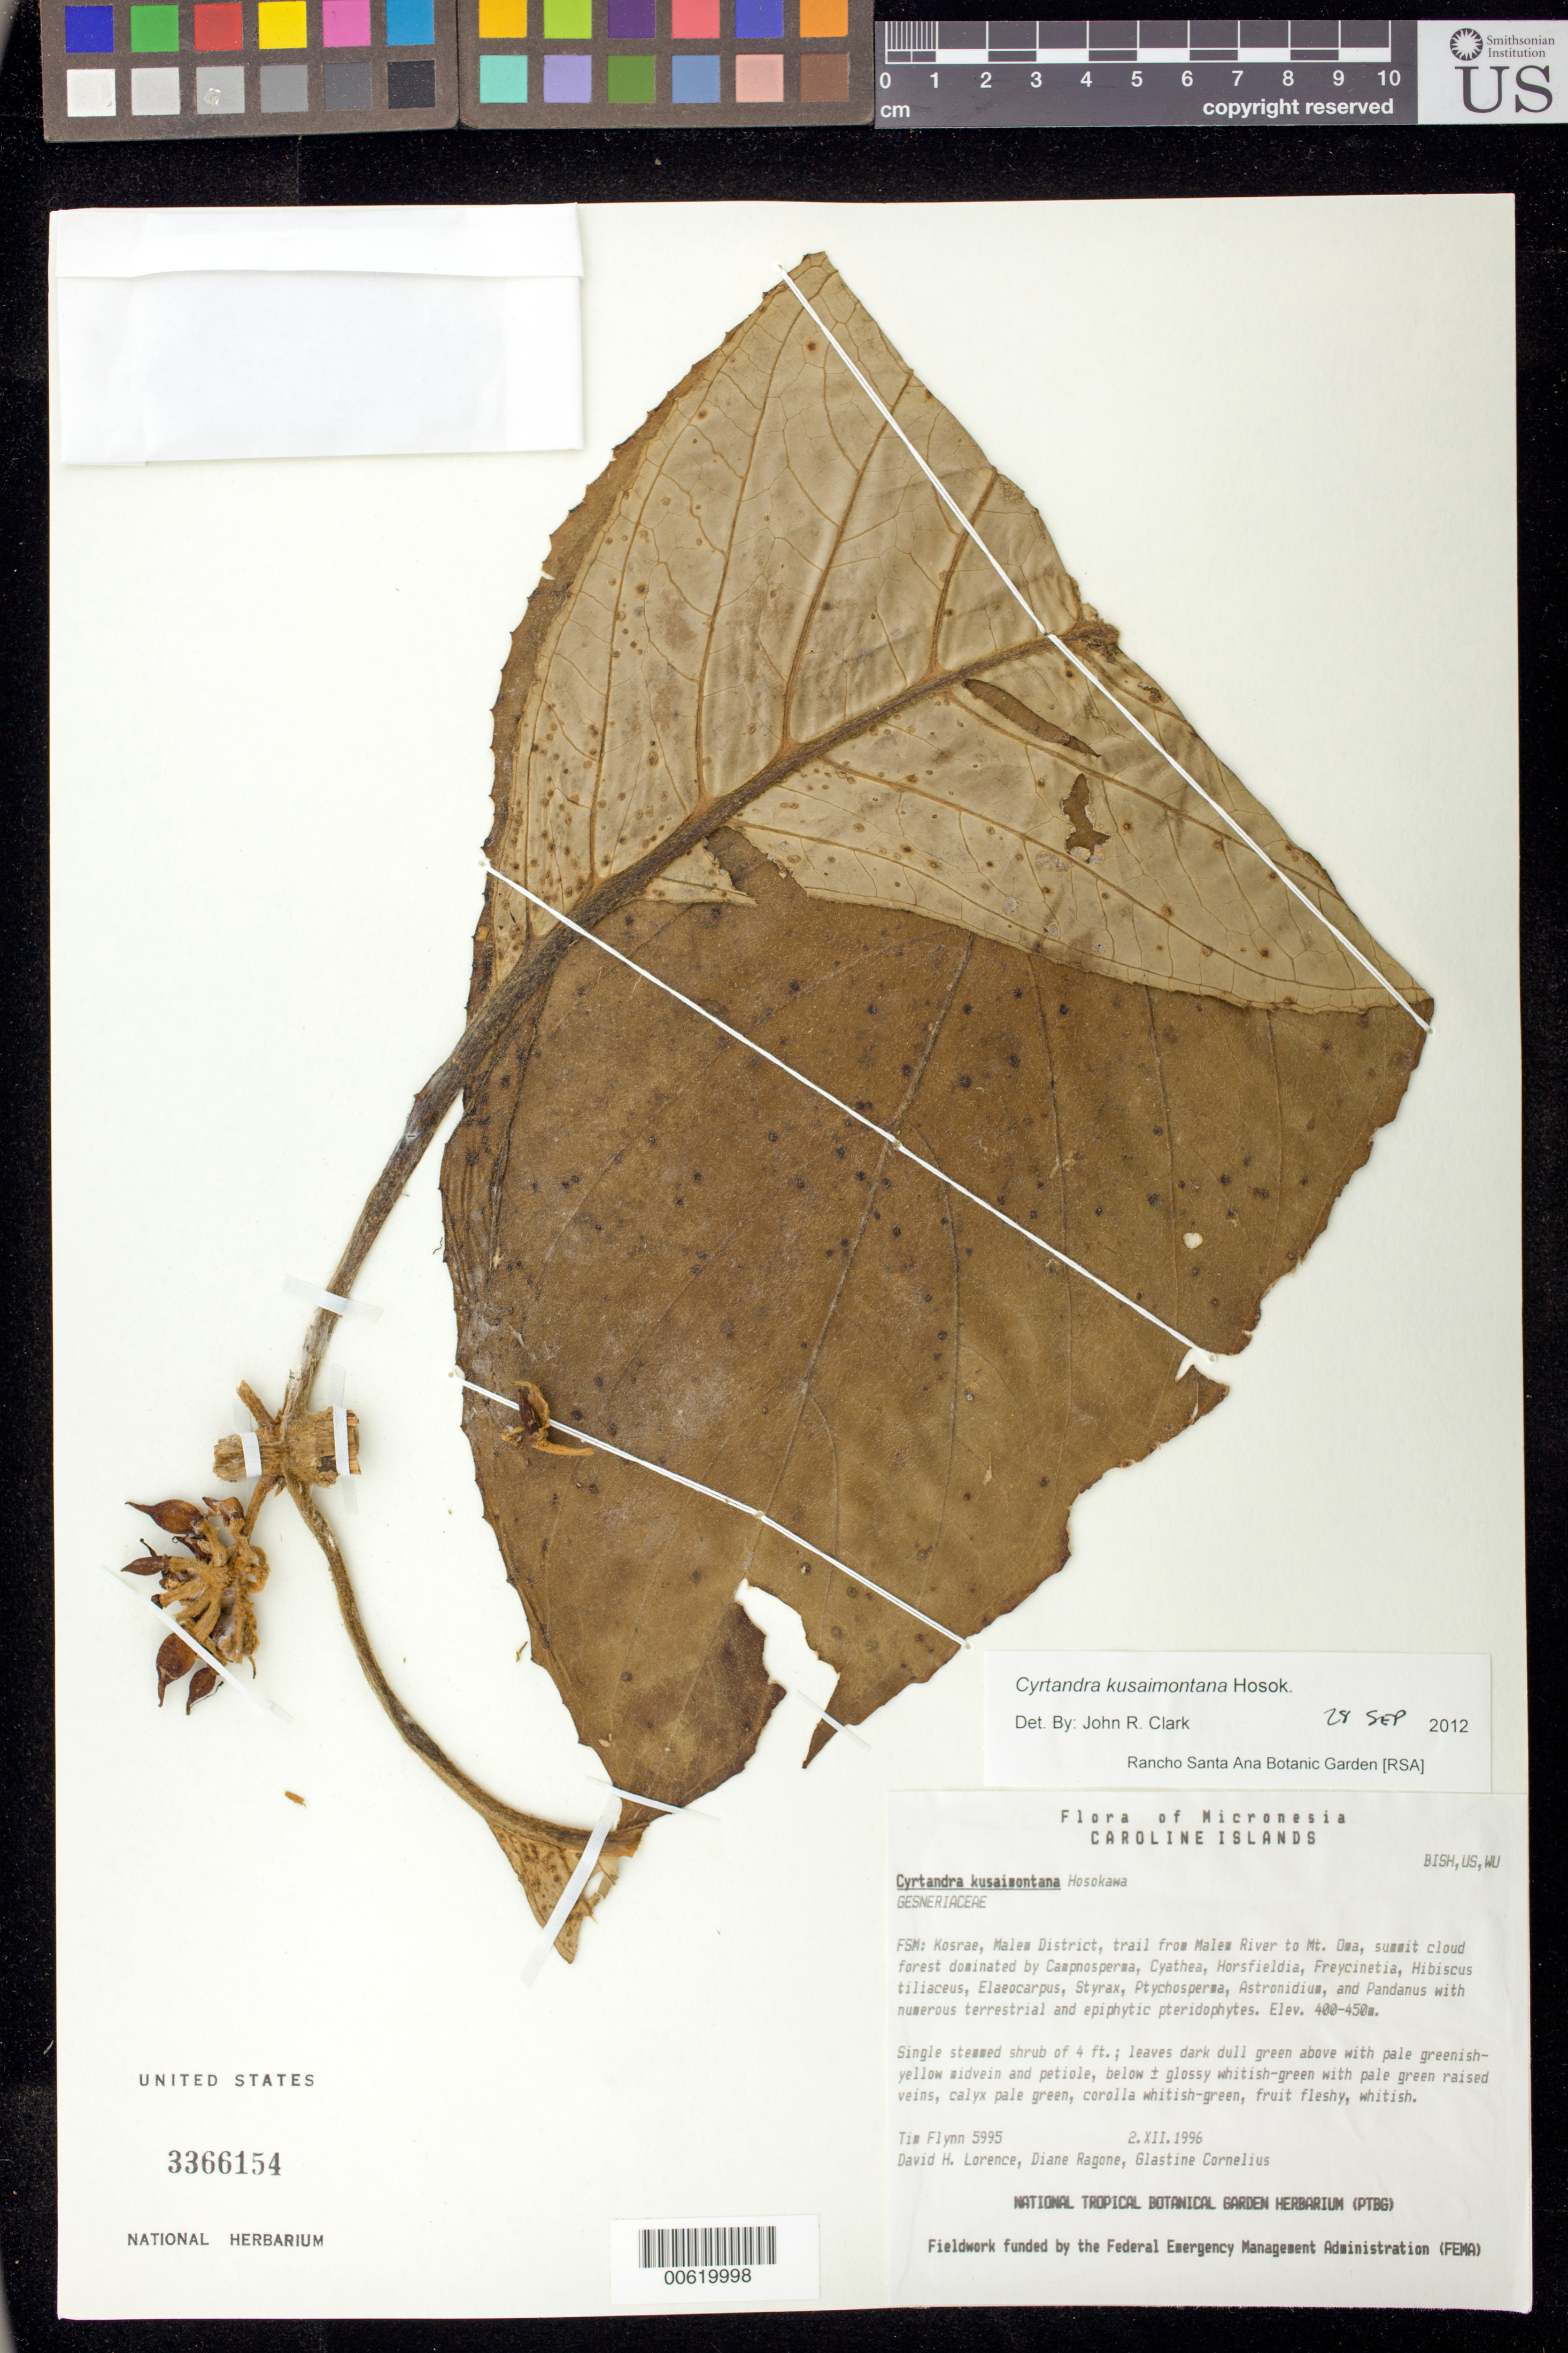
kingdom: Plantae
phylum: Tracheophyta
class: Magnoliopsida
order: Lamiales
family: Gesneriaceae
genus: Cyrtandra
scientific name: Cyrtandra kusaimontana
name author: Hosok.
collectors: T. W. Flynn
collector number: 5995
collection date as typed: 02 Dec 1992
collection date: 1992-12-02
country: Micronesia, Federated States of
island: Kosrae [Kusaie]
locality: Kosrae, malem dist., from malem river to mt. oma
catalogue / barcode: US 3366154